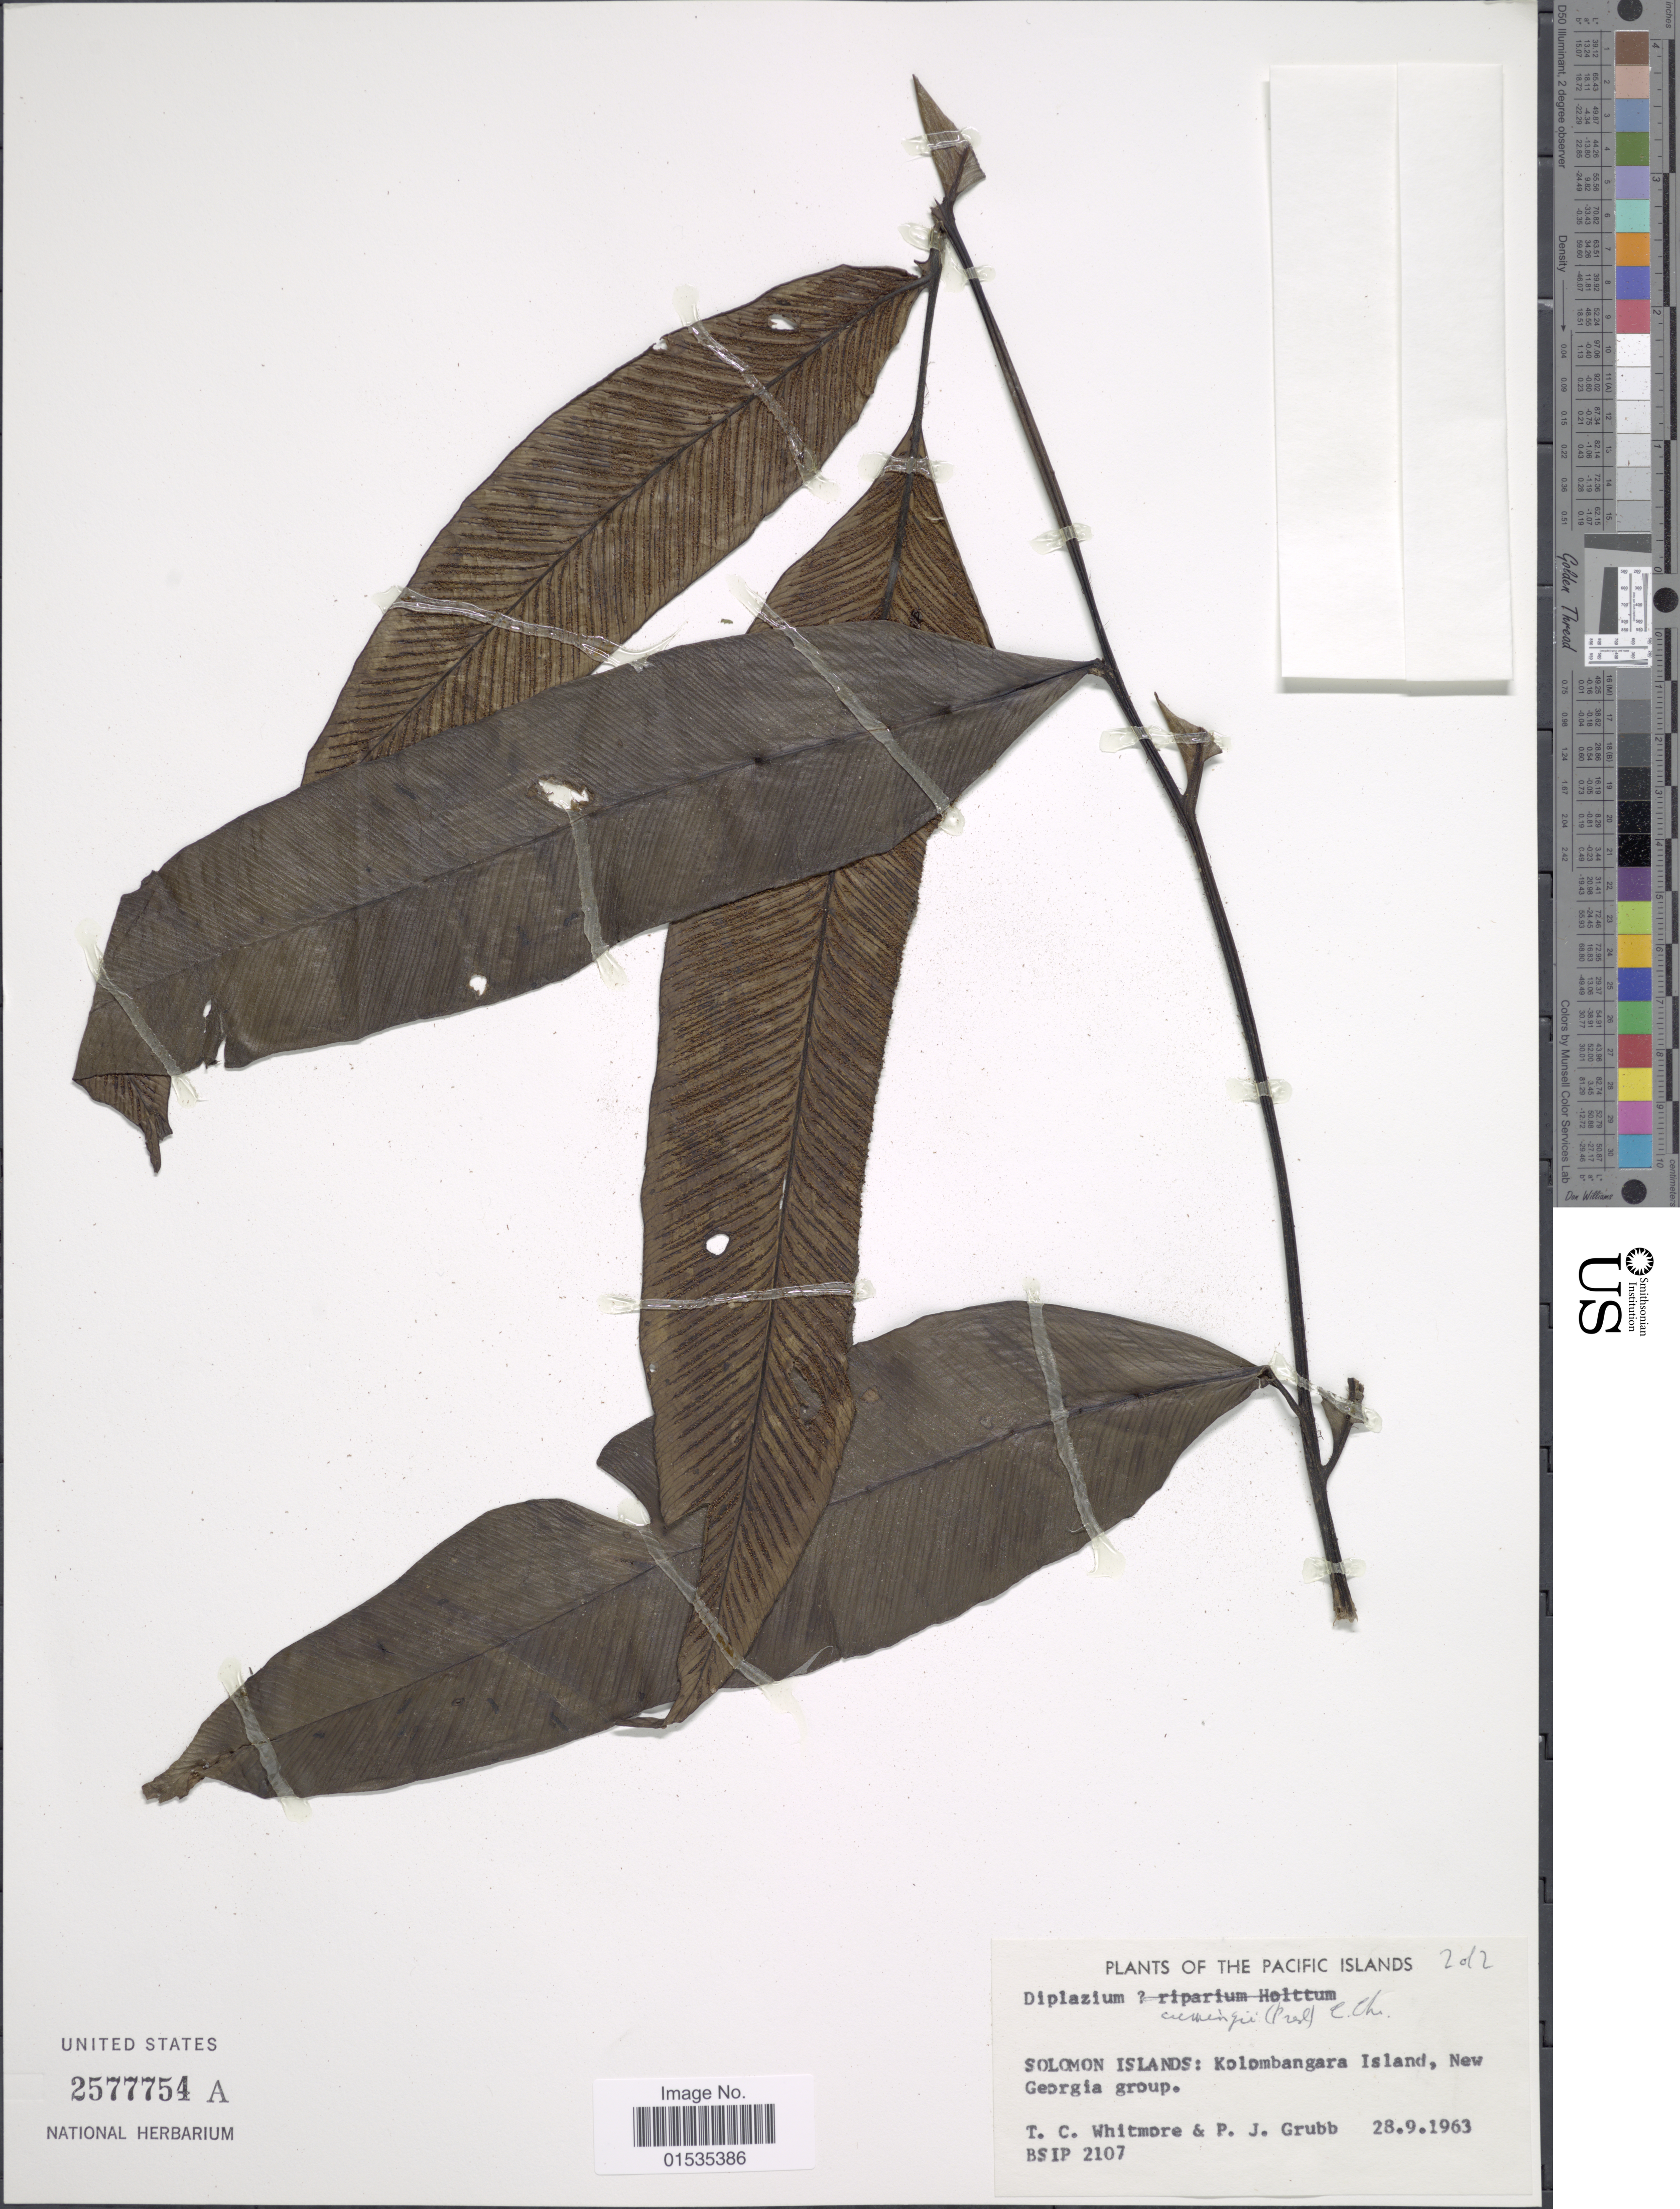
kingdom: Plantae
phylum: Tracheophyta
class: Polypodiopsida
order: Polypodiales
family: Athyriaceae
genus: Diplazium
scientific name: Diplazium cumingii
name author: (C. Presl) C. Chr.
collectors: T. C. Whitmore & P. J. Grubb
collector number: BSIP 2107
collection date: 1963-09-28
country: Solomon Islands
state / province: Solomon Islands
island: Kolombangara [Nduke]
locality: Kolombangara, New Georgia group, The Pacific Islands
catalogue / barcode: US 2577754A